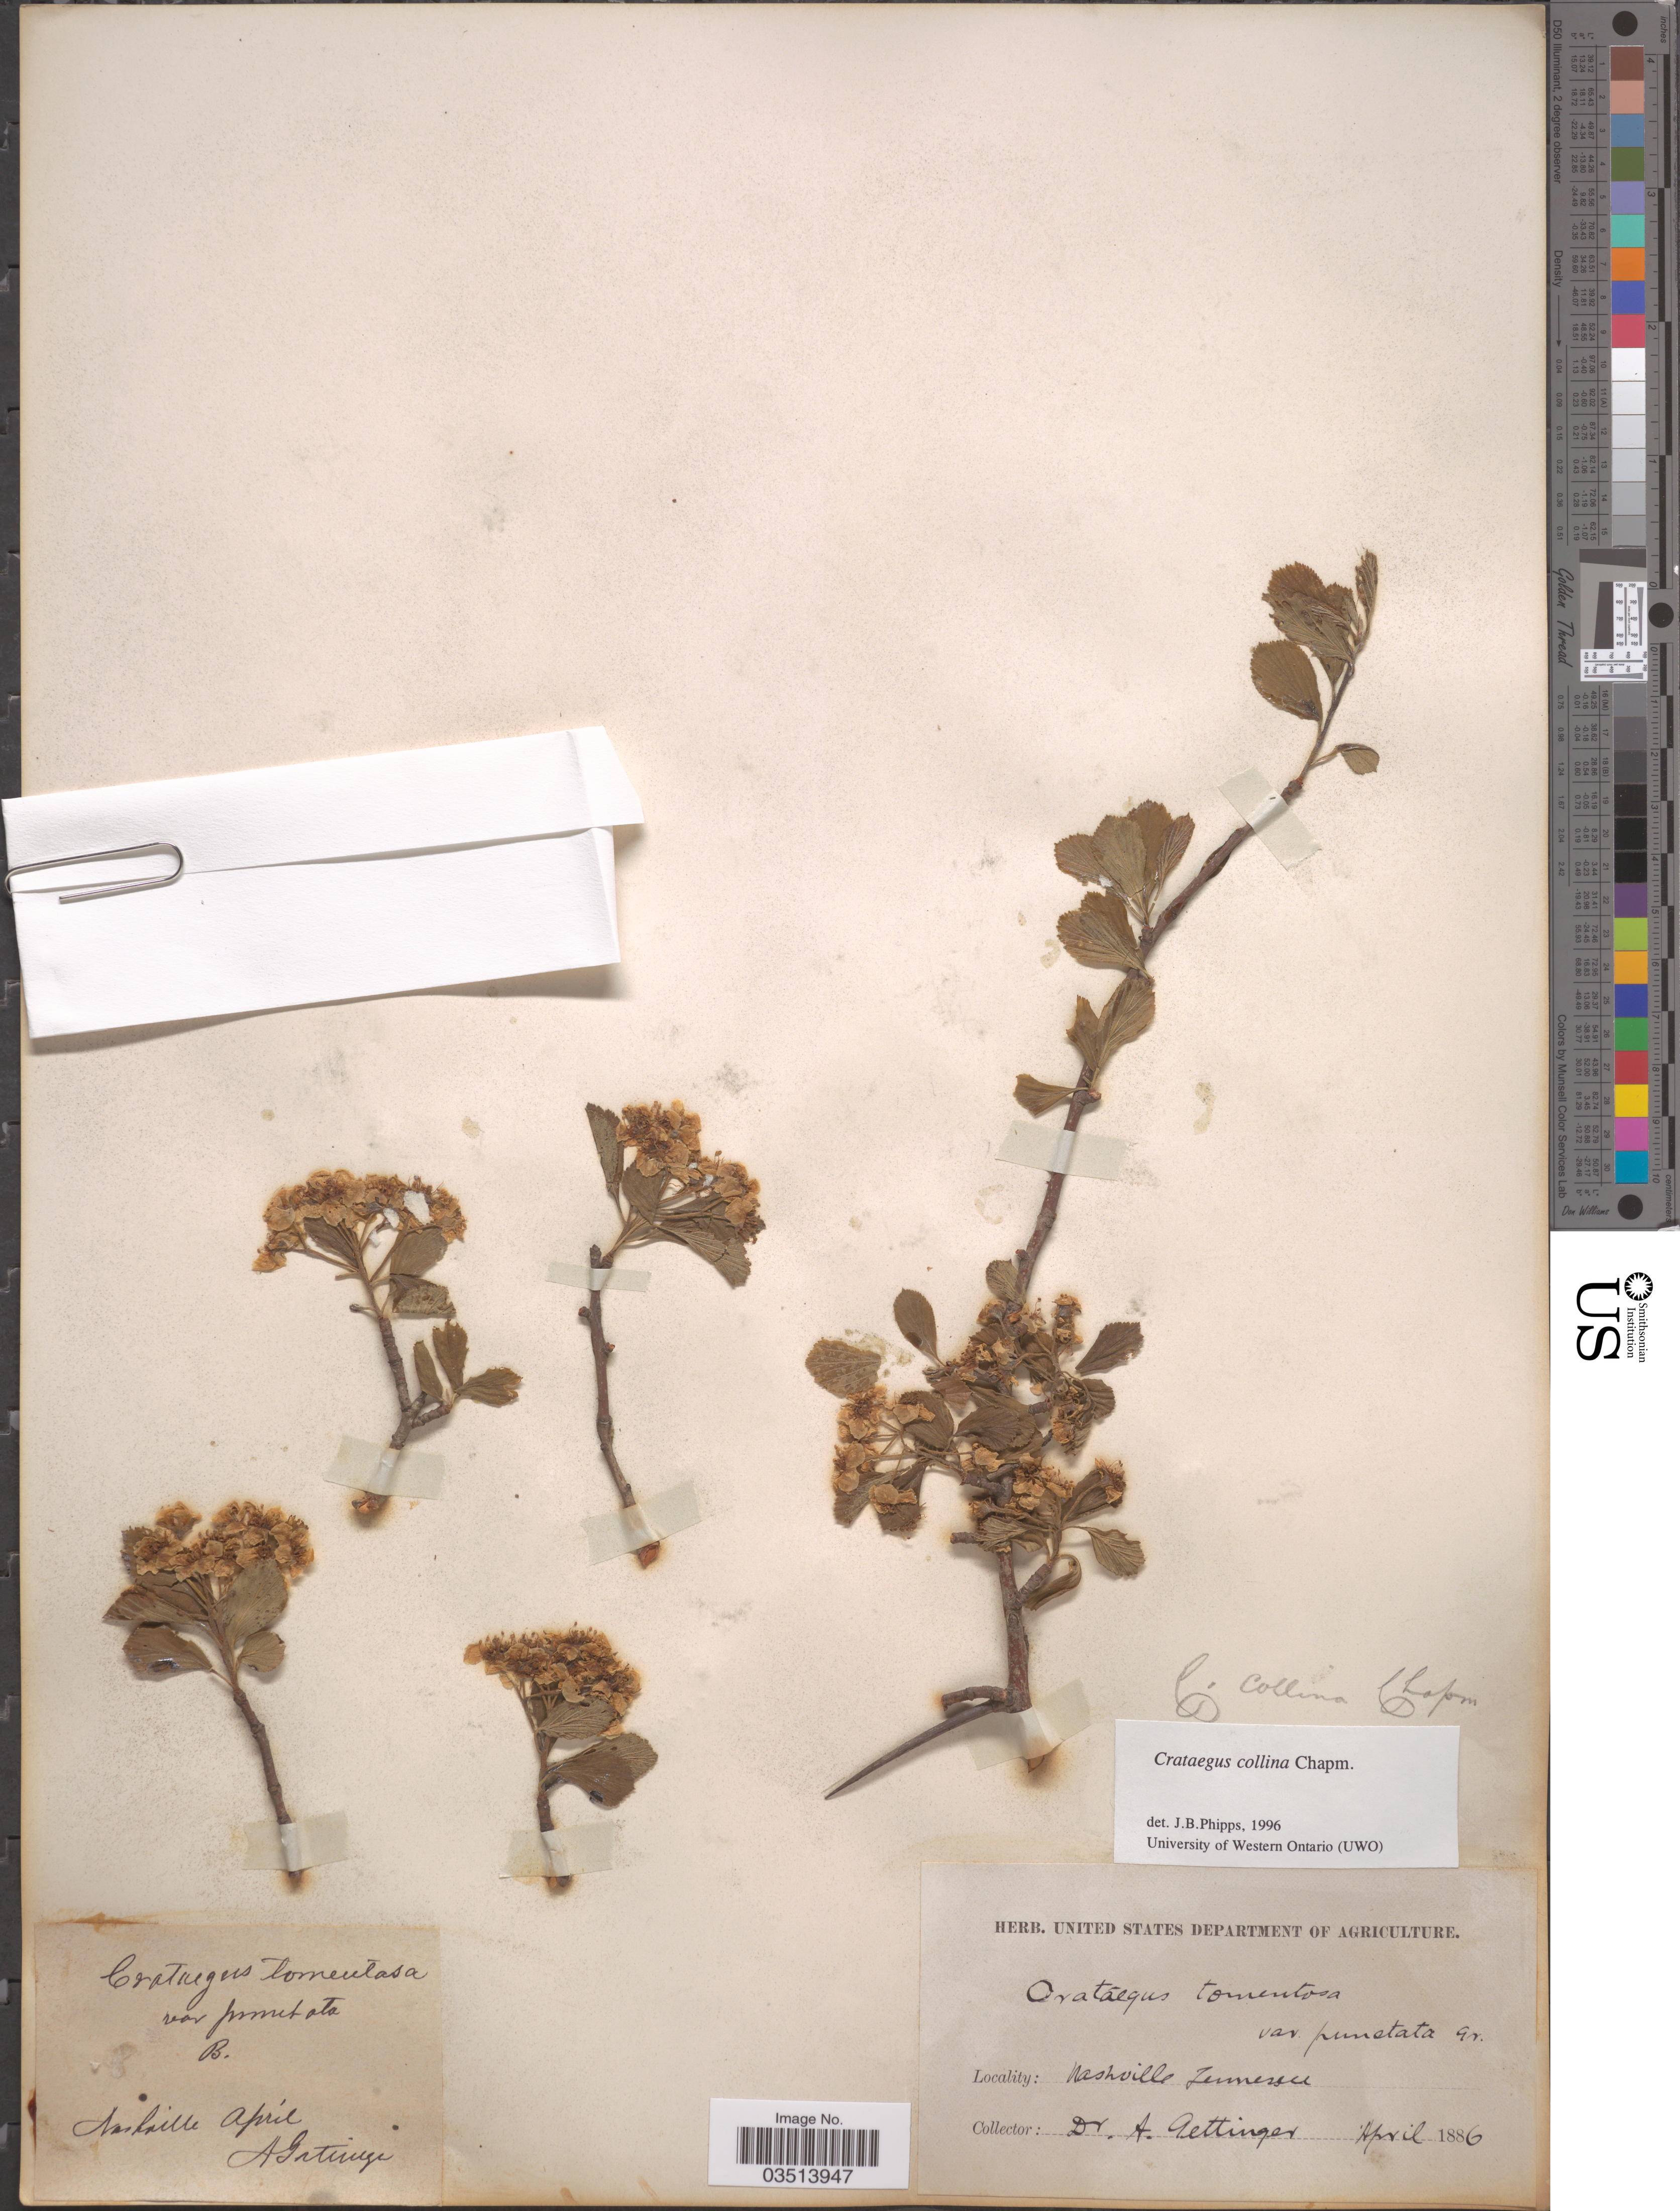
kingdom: Plantae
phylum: Tracheophyta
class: Magnoliopsida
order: Rosales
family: Rosaceae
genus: Crataegus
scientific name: Crataegus collina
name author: Chapm.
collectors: A. Gattinger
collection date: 1886-04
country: United States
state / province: Tennessee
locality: Nashville.